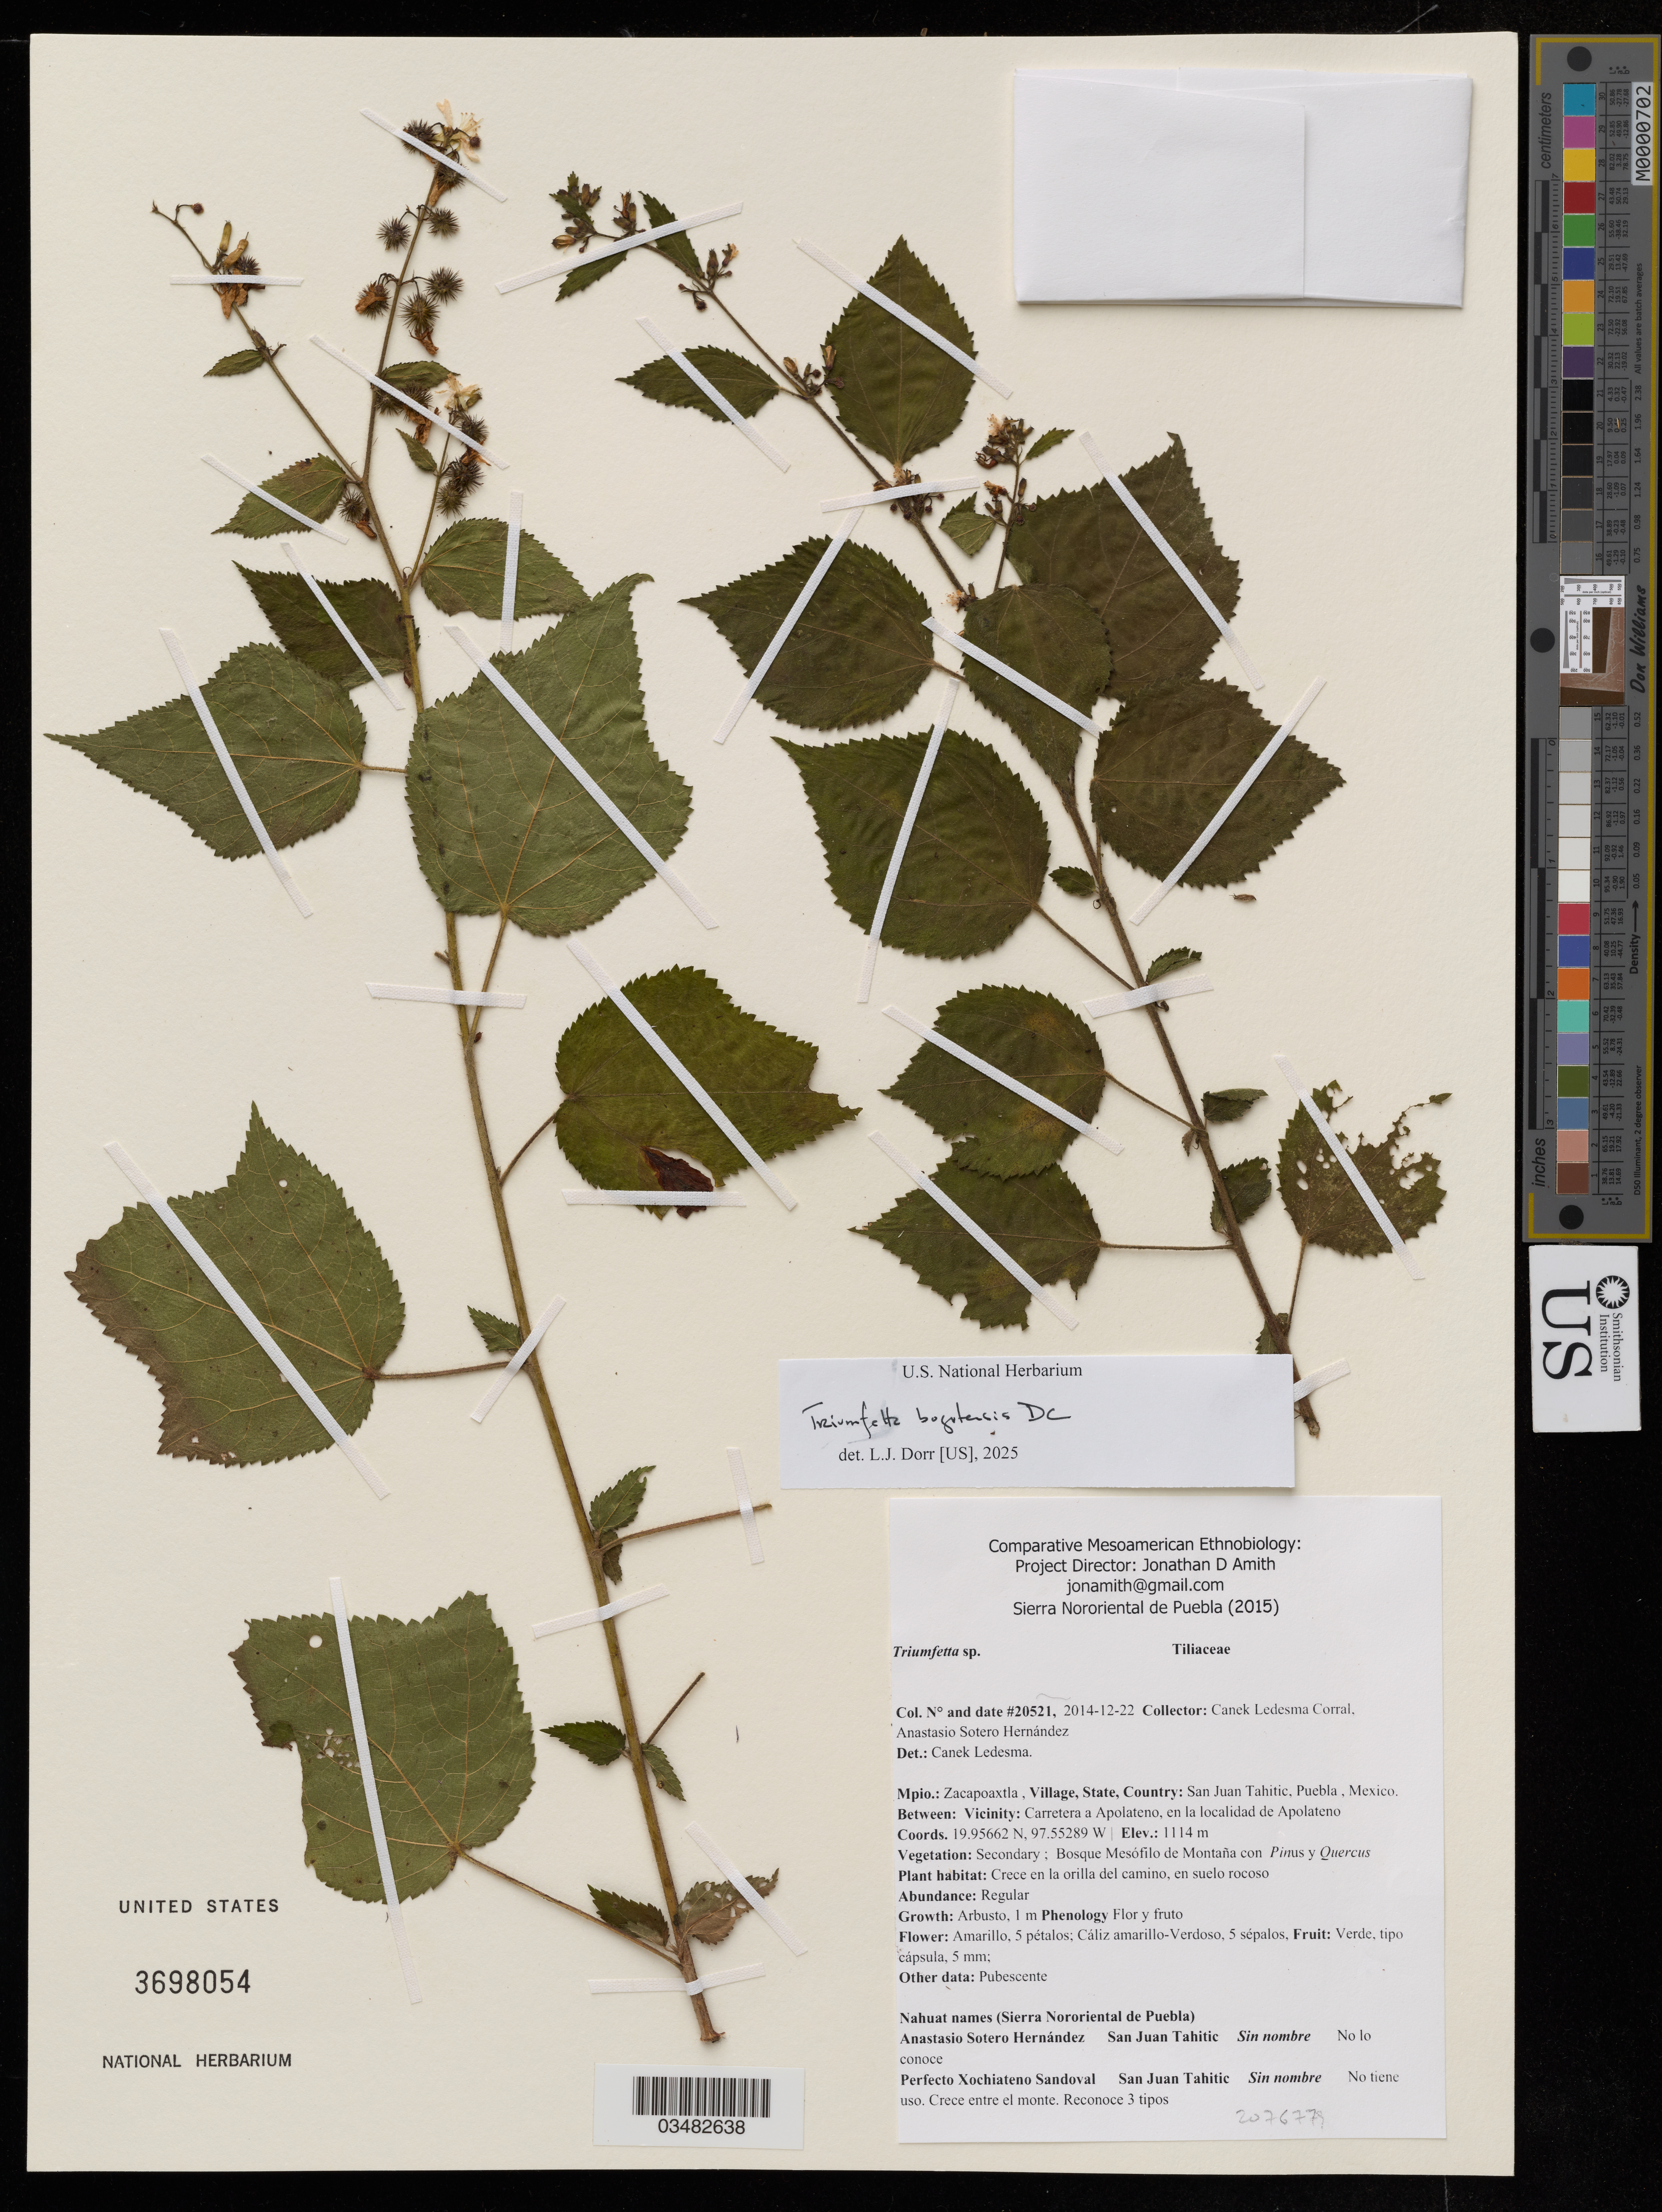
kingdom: Plantae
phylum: Tracheophyta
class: Magnoliopsida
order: Malvales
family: Malvaceae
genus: Triumfetta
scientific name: Triumfetta bogotensis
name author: DC.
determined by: Dorr, Laurence J., Curator (BOT), Smithsonian Institution - National Museum of Natural History (UNITED STATES)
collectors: Canek Ledesma C. & A. Sotero H.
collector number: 20521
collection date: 2014-12-22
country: Mexico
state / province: Puebla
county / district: Zacapoaxtla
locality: San Juan Tahitic. Carretera a Apolateno, en la localidad de Apolateno.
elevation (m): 1114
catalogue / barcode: US 3698054